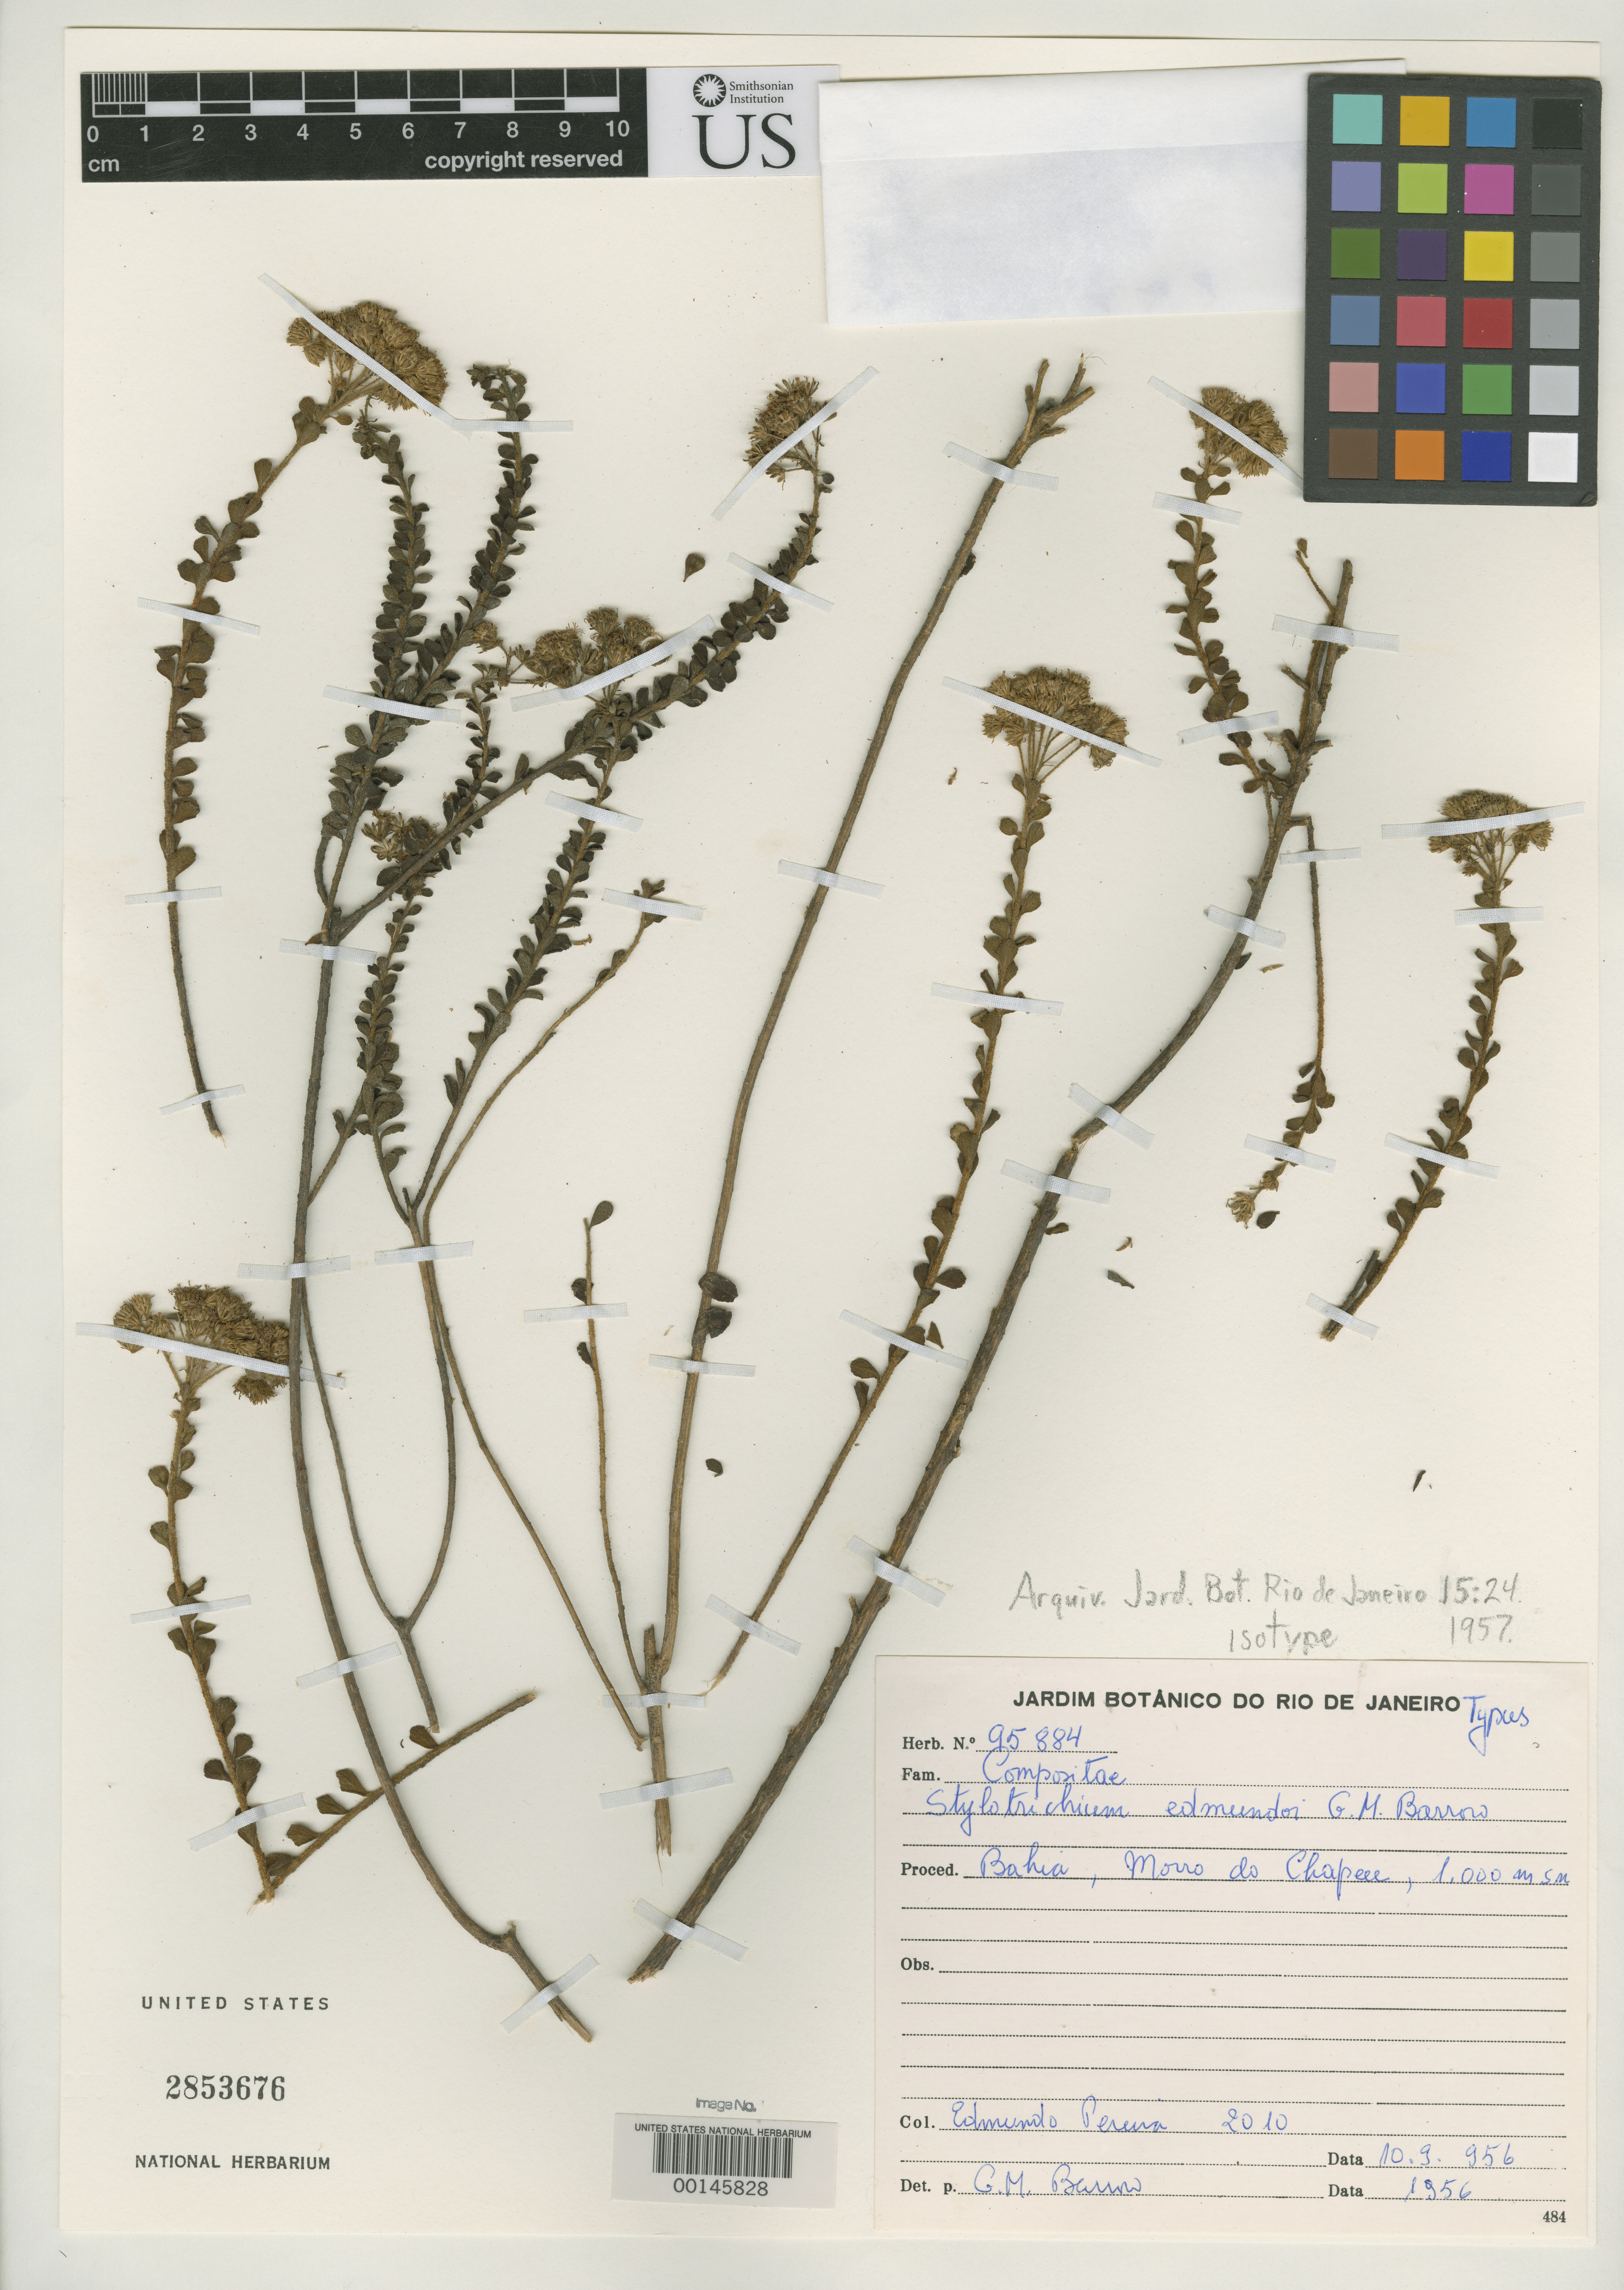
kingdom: Plantae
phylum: Tracheophyta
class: Magnoliopsida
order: Asterales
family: Asteraceae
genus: Stylotrichium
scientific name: Stylotrichium edmundoi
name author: G.M. Barroso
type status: Isotype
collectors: E. Pereira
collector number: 2010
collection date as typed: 10 Sep 1956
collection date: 1956-09-10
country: Brazil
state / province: Bahia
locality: Morro do Chapeu.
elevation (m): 1000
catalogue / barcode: US 2853676